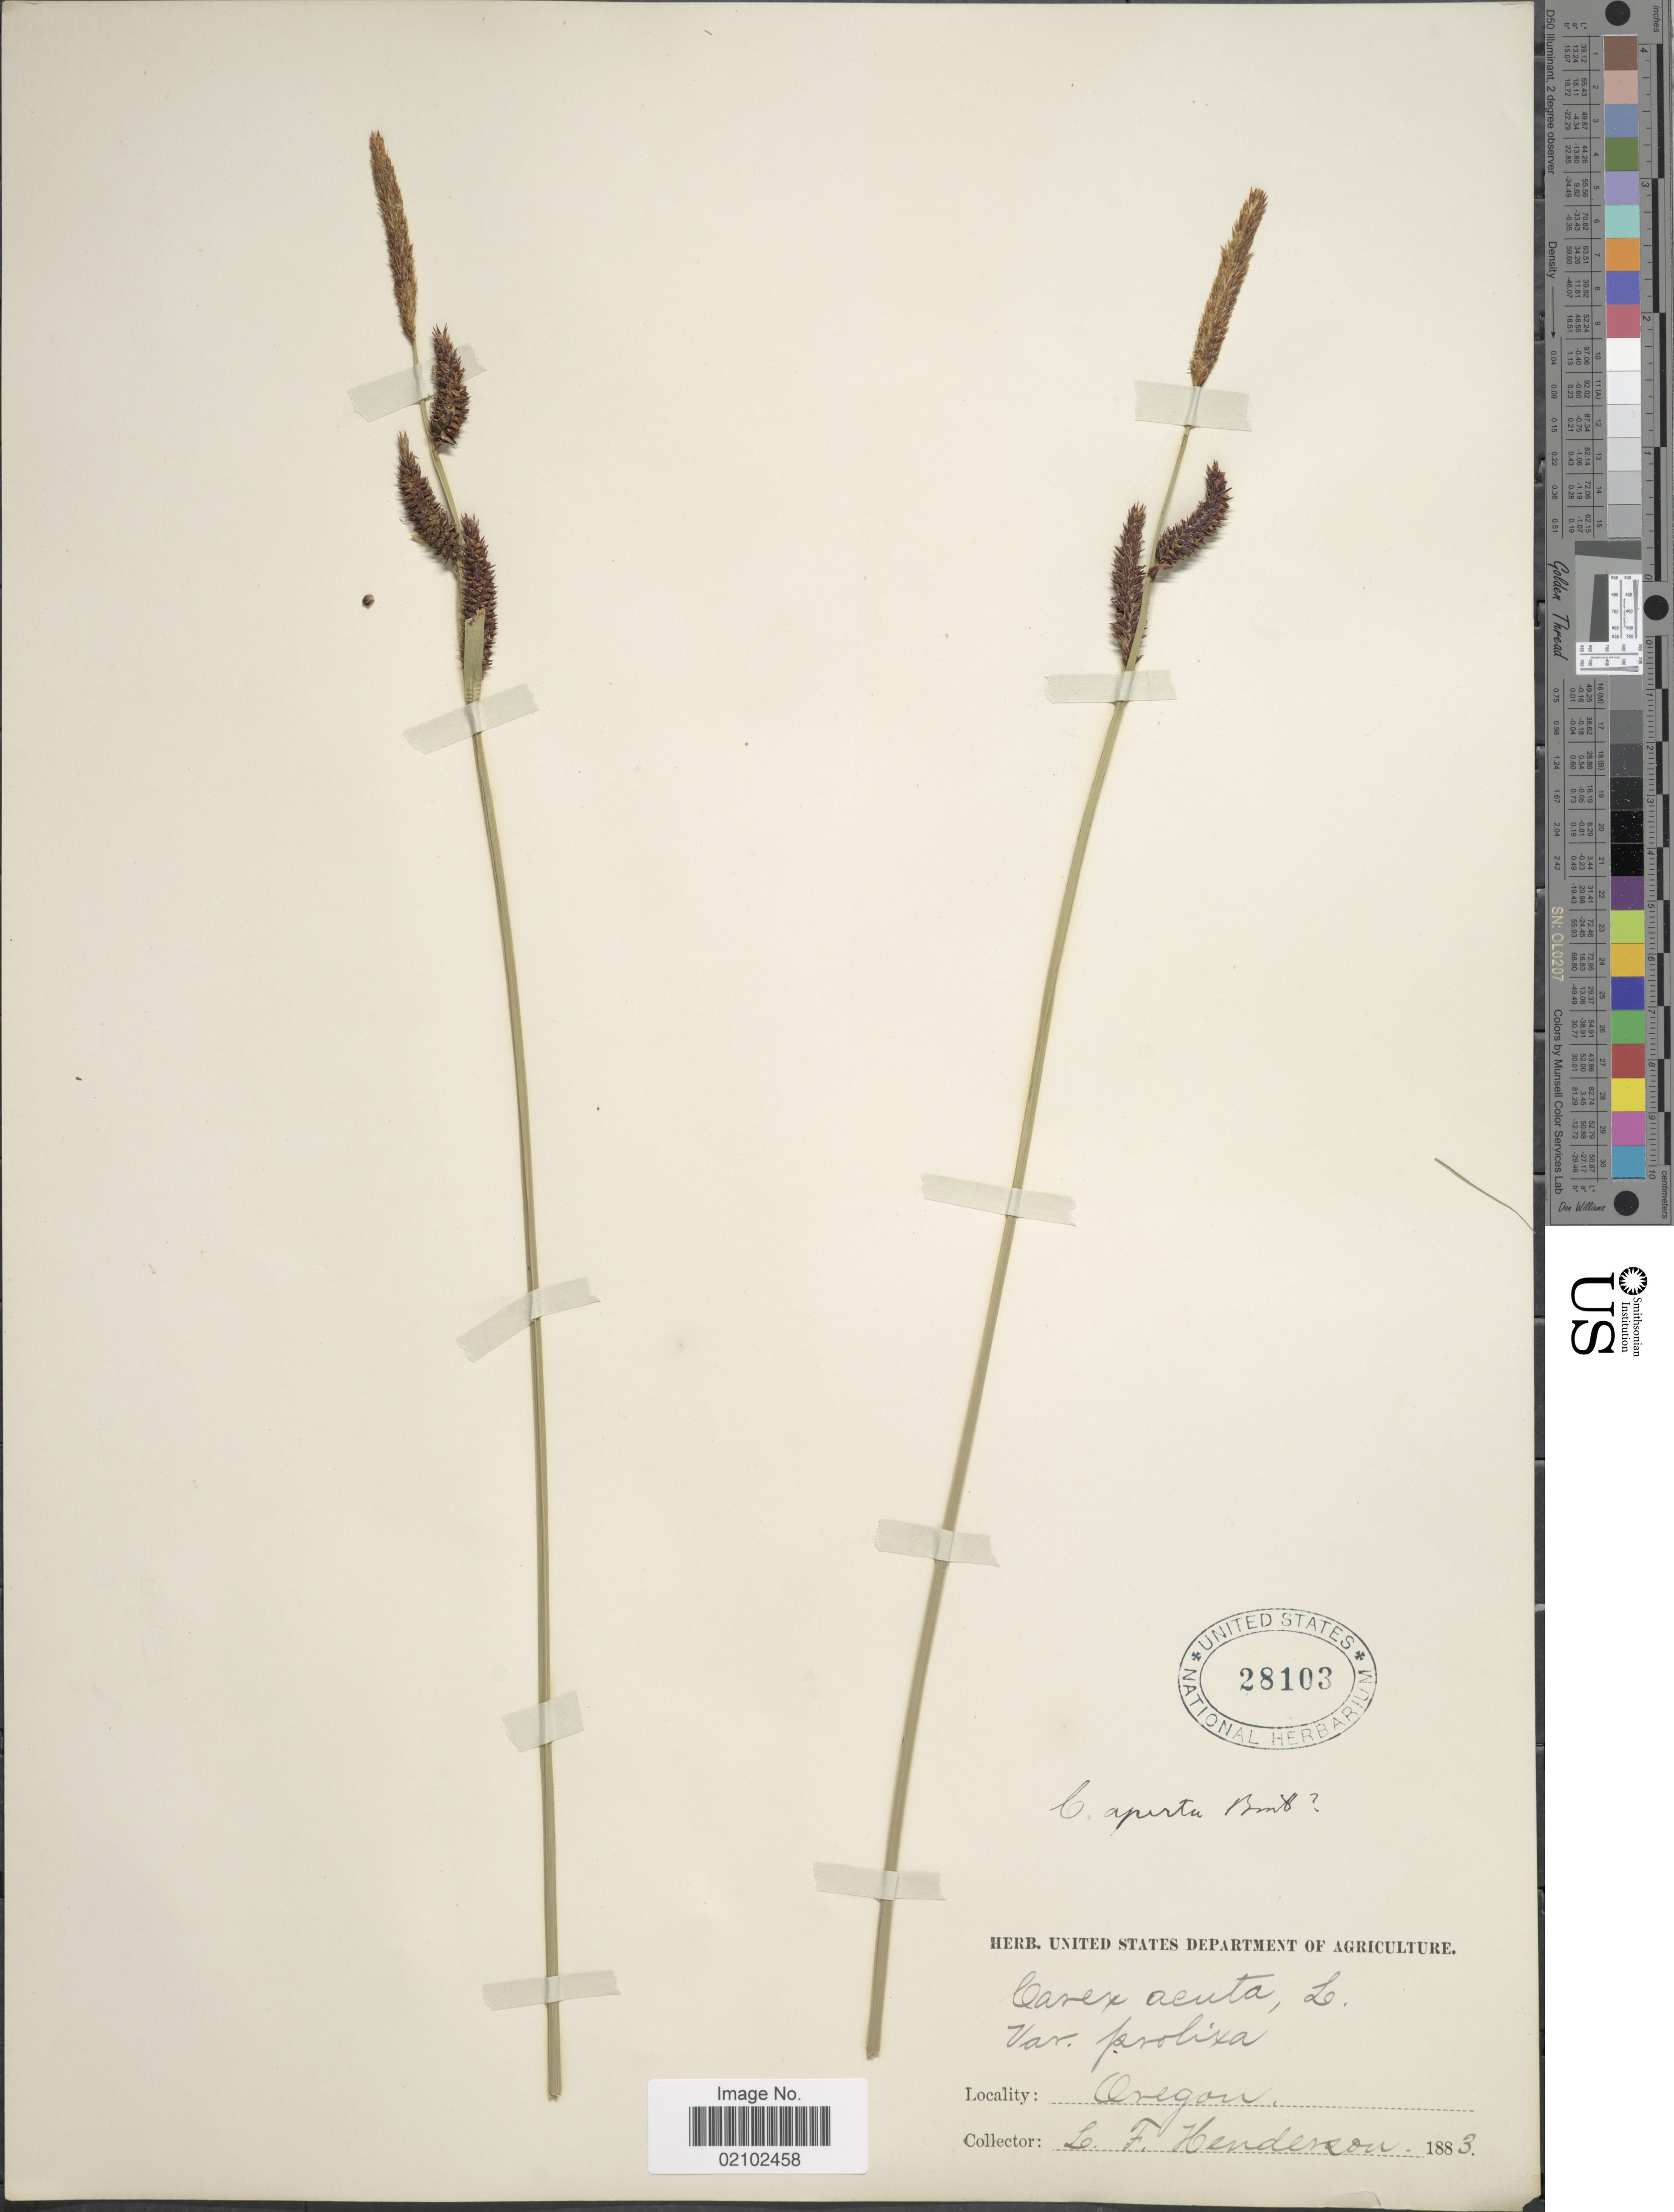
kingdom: Plantae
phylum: Tracheophyta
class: Liliopsida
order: Poales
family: Cyperaceae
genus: Carex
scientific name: Carex aperta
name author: Boott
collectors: L. Henderson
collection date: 1883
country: United States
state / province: Oregon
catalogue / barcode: US 28103